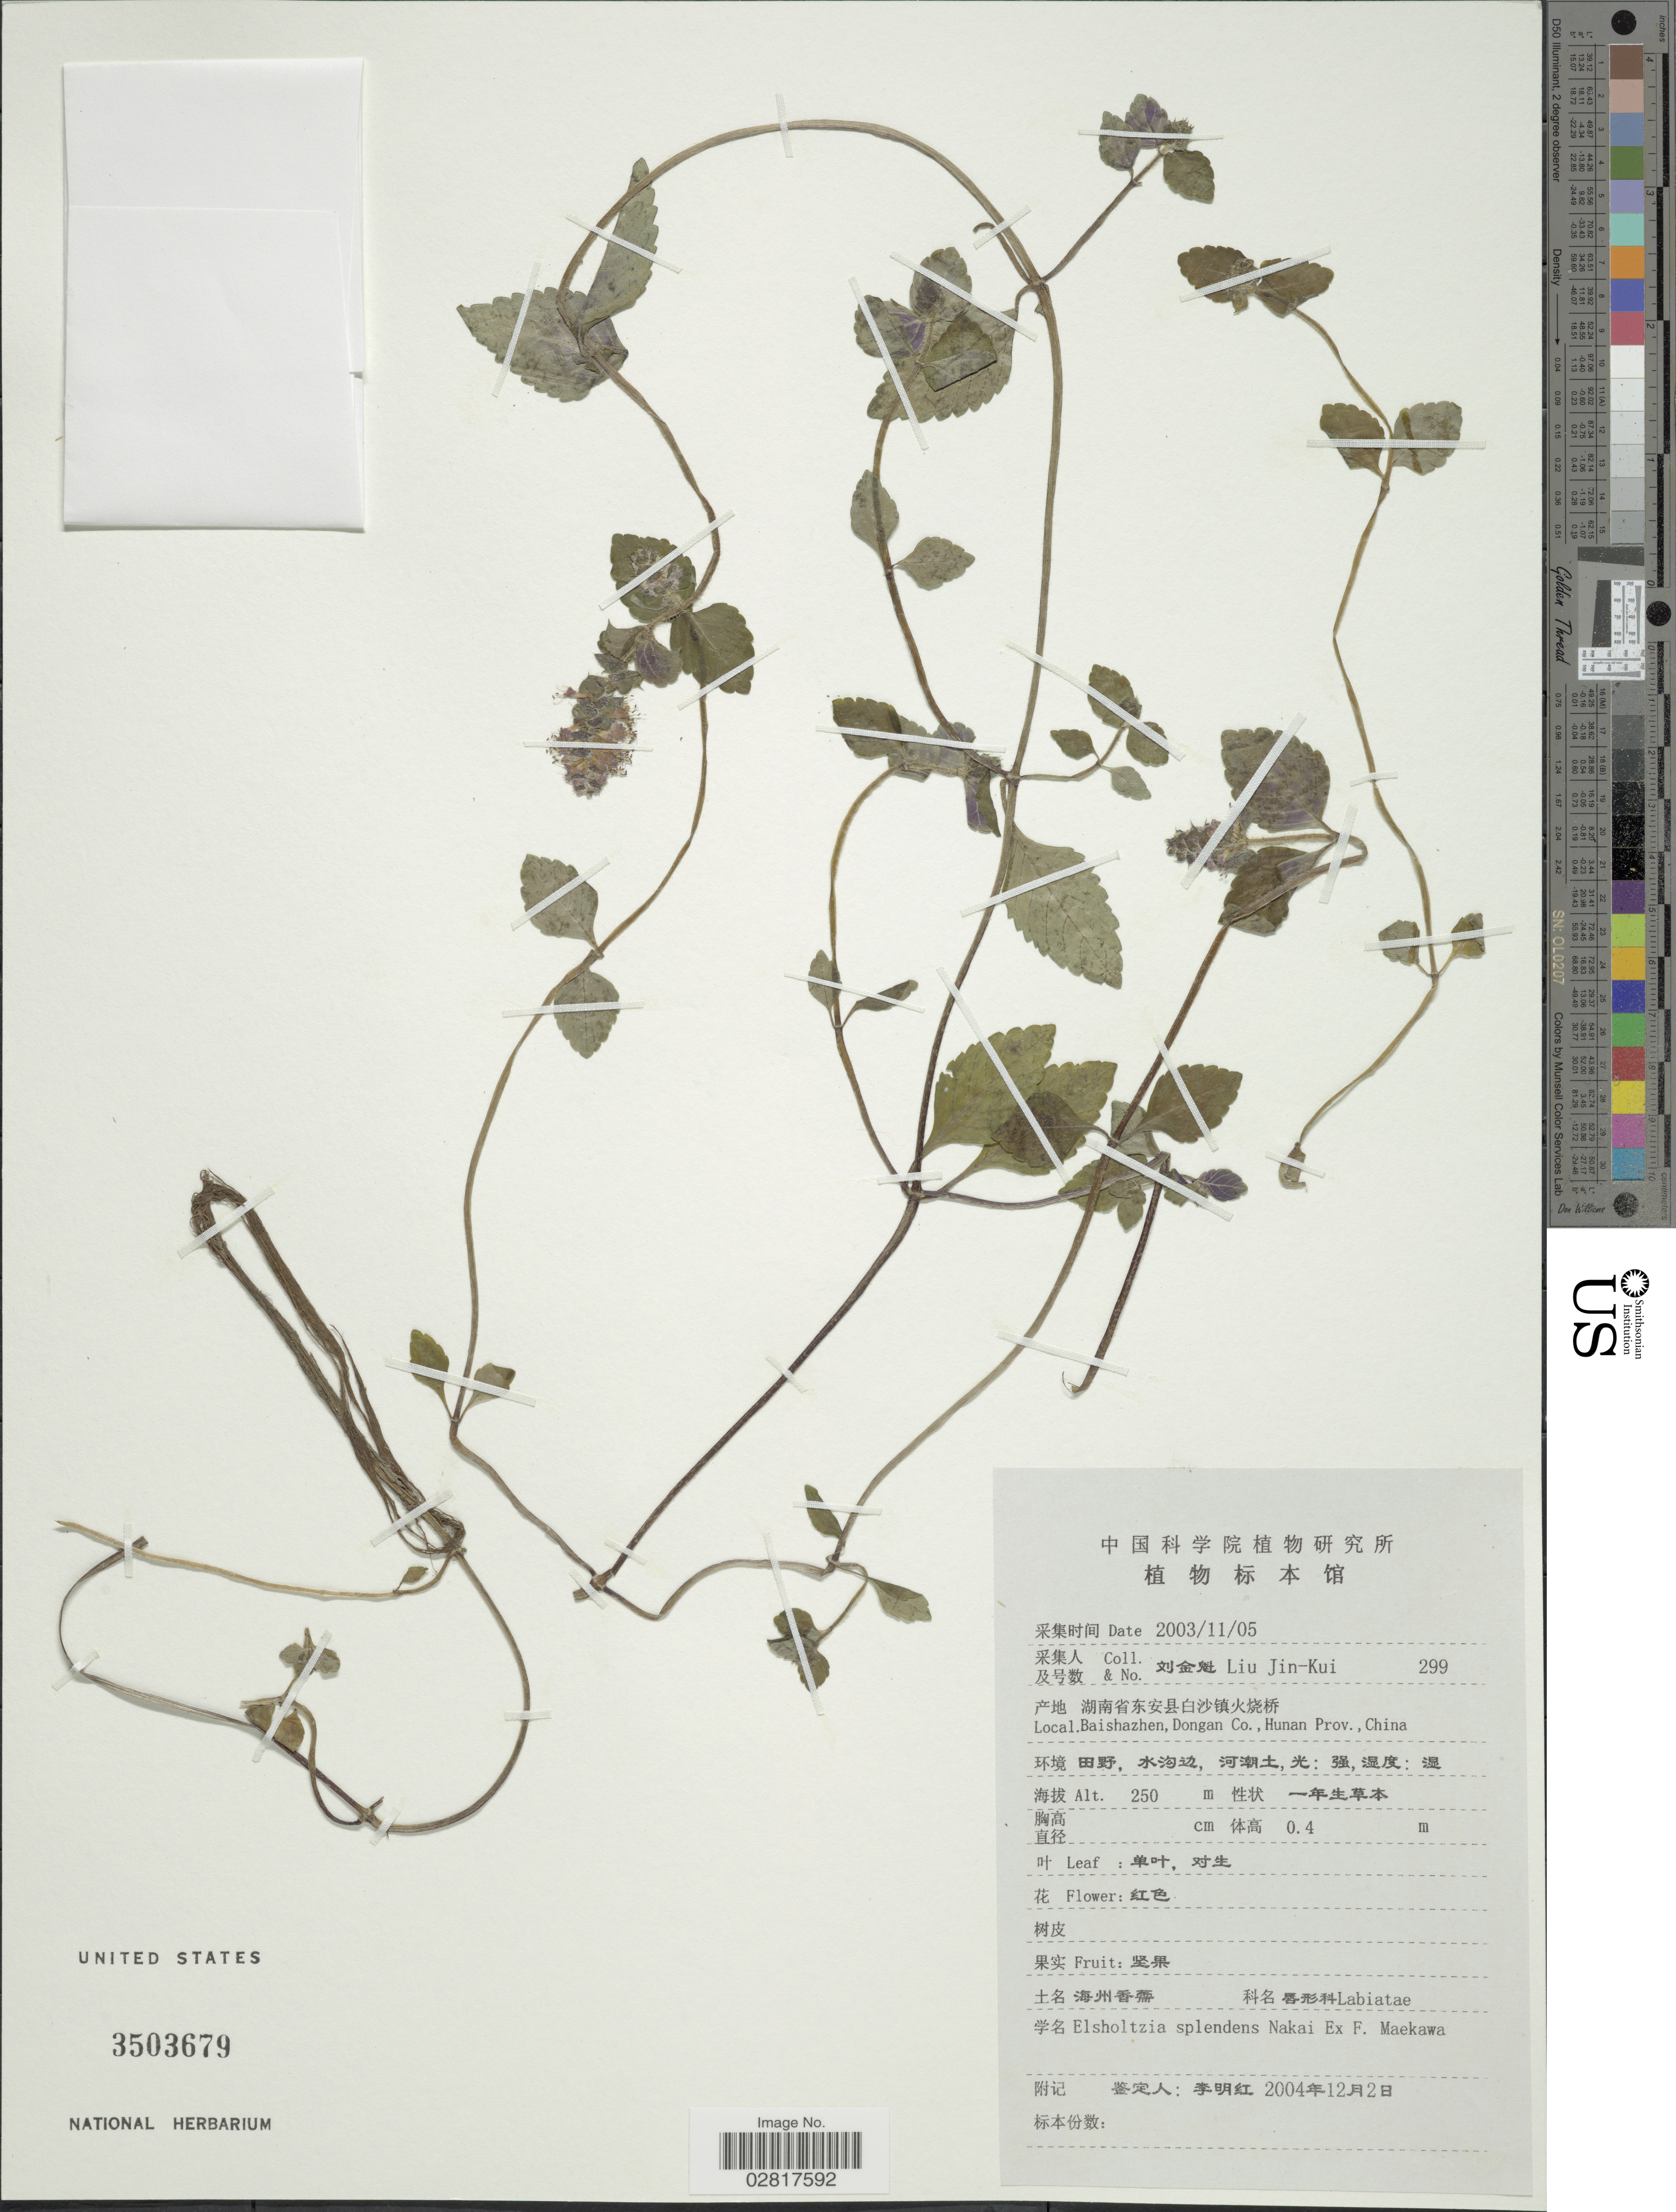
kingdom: Plantae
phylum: Tracheophyta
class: Magnoliopsida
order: Lamiales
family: Lamiaceae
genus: Elsholtzia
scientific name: Elsholtzia splendens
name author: Nakai ex F. Maek.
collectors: Liu Jin-Kui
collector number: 299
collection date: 2003-11-05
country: China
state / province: Hunan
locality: Baishazhen, Dongan Co., Hunan Prov.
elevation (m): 250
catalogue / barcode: US 3503679